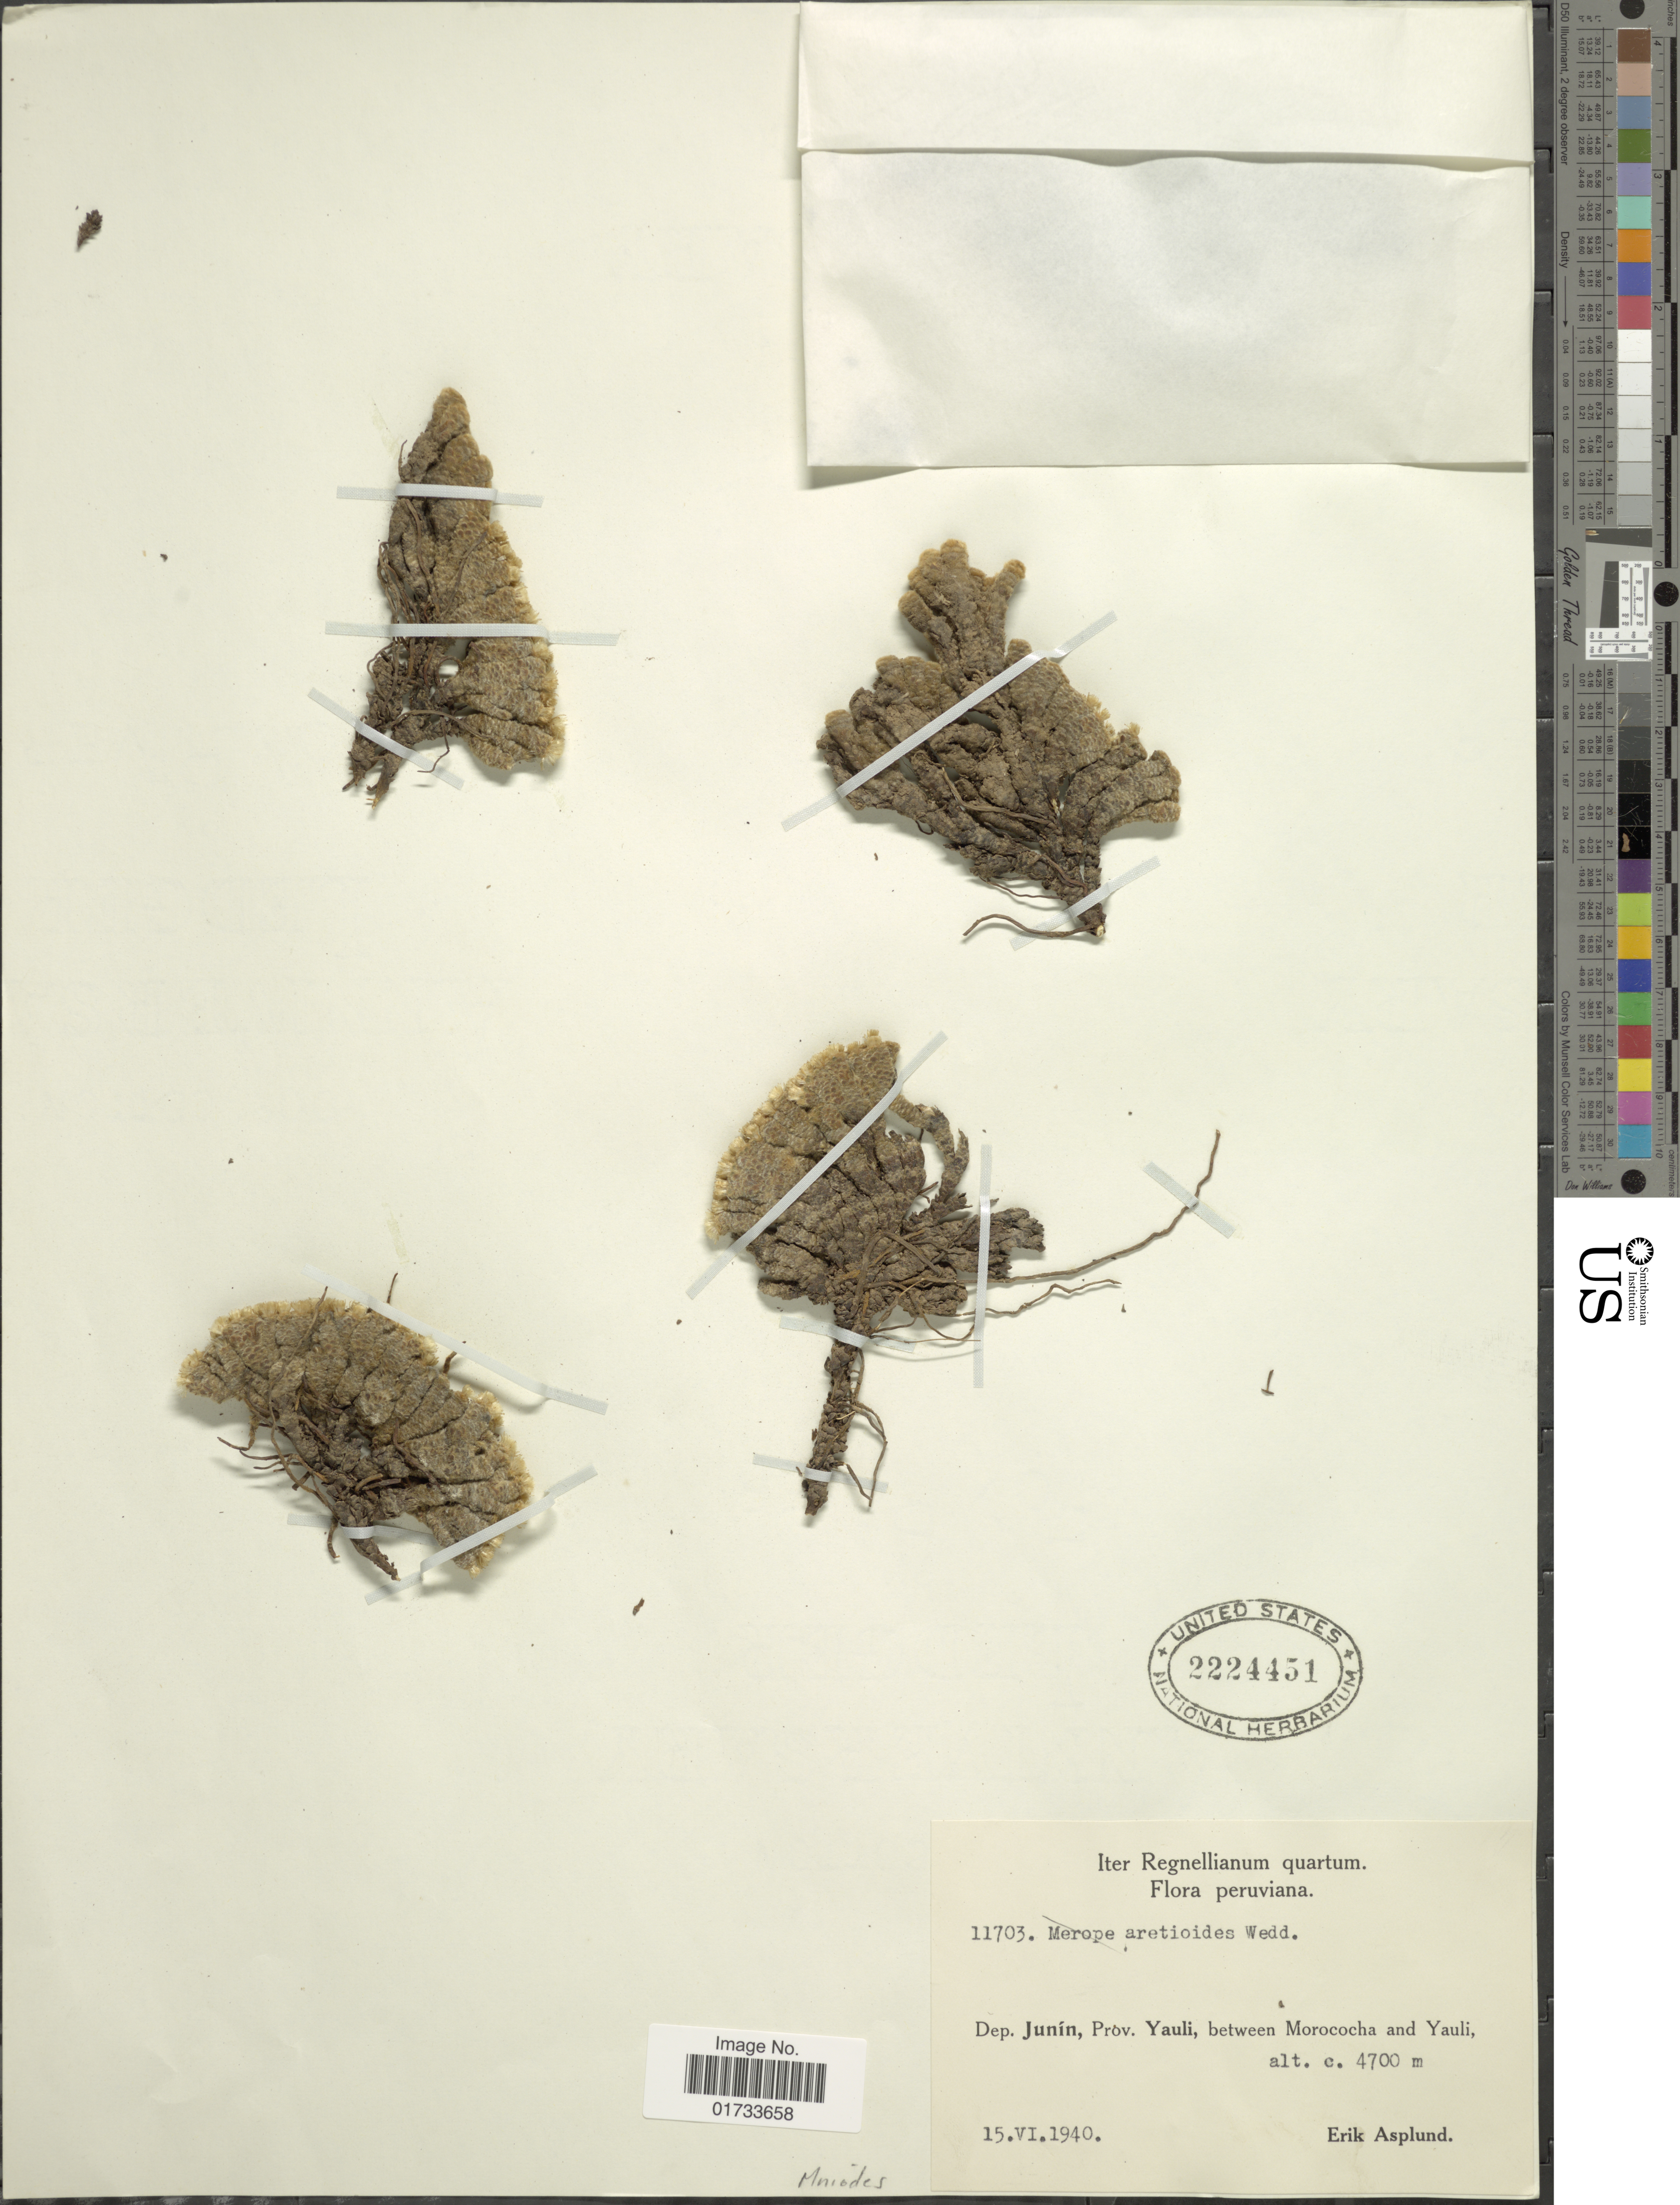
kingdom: Plantae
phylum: Tracheophyta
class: Magnoliopsida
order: Asterales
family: Asteraceae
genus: Mniodes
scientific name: Mniodes andina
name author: (A. Gray) A. Gray ex Hook. f. & A.B. Jacks.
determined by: Dillon, M.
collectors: E. Asplund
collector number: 11703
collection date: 1940-06-15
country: Peru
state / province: Junín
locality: Prov. Yauli, between Morococha and Yauli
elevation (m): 4700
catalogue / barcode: US 2224451